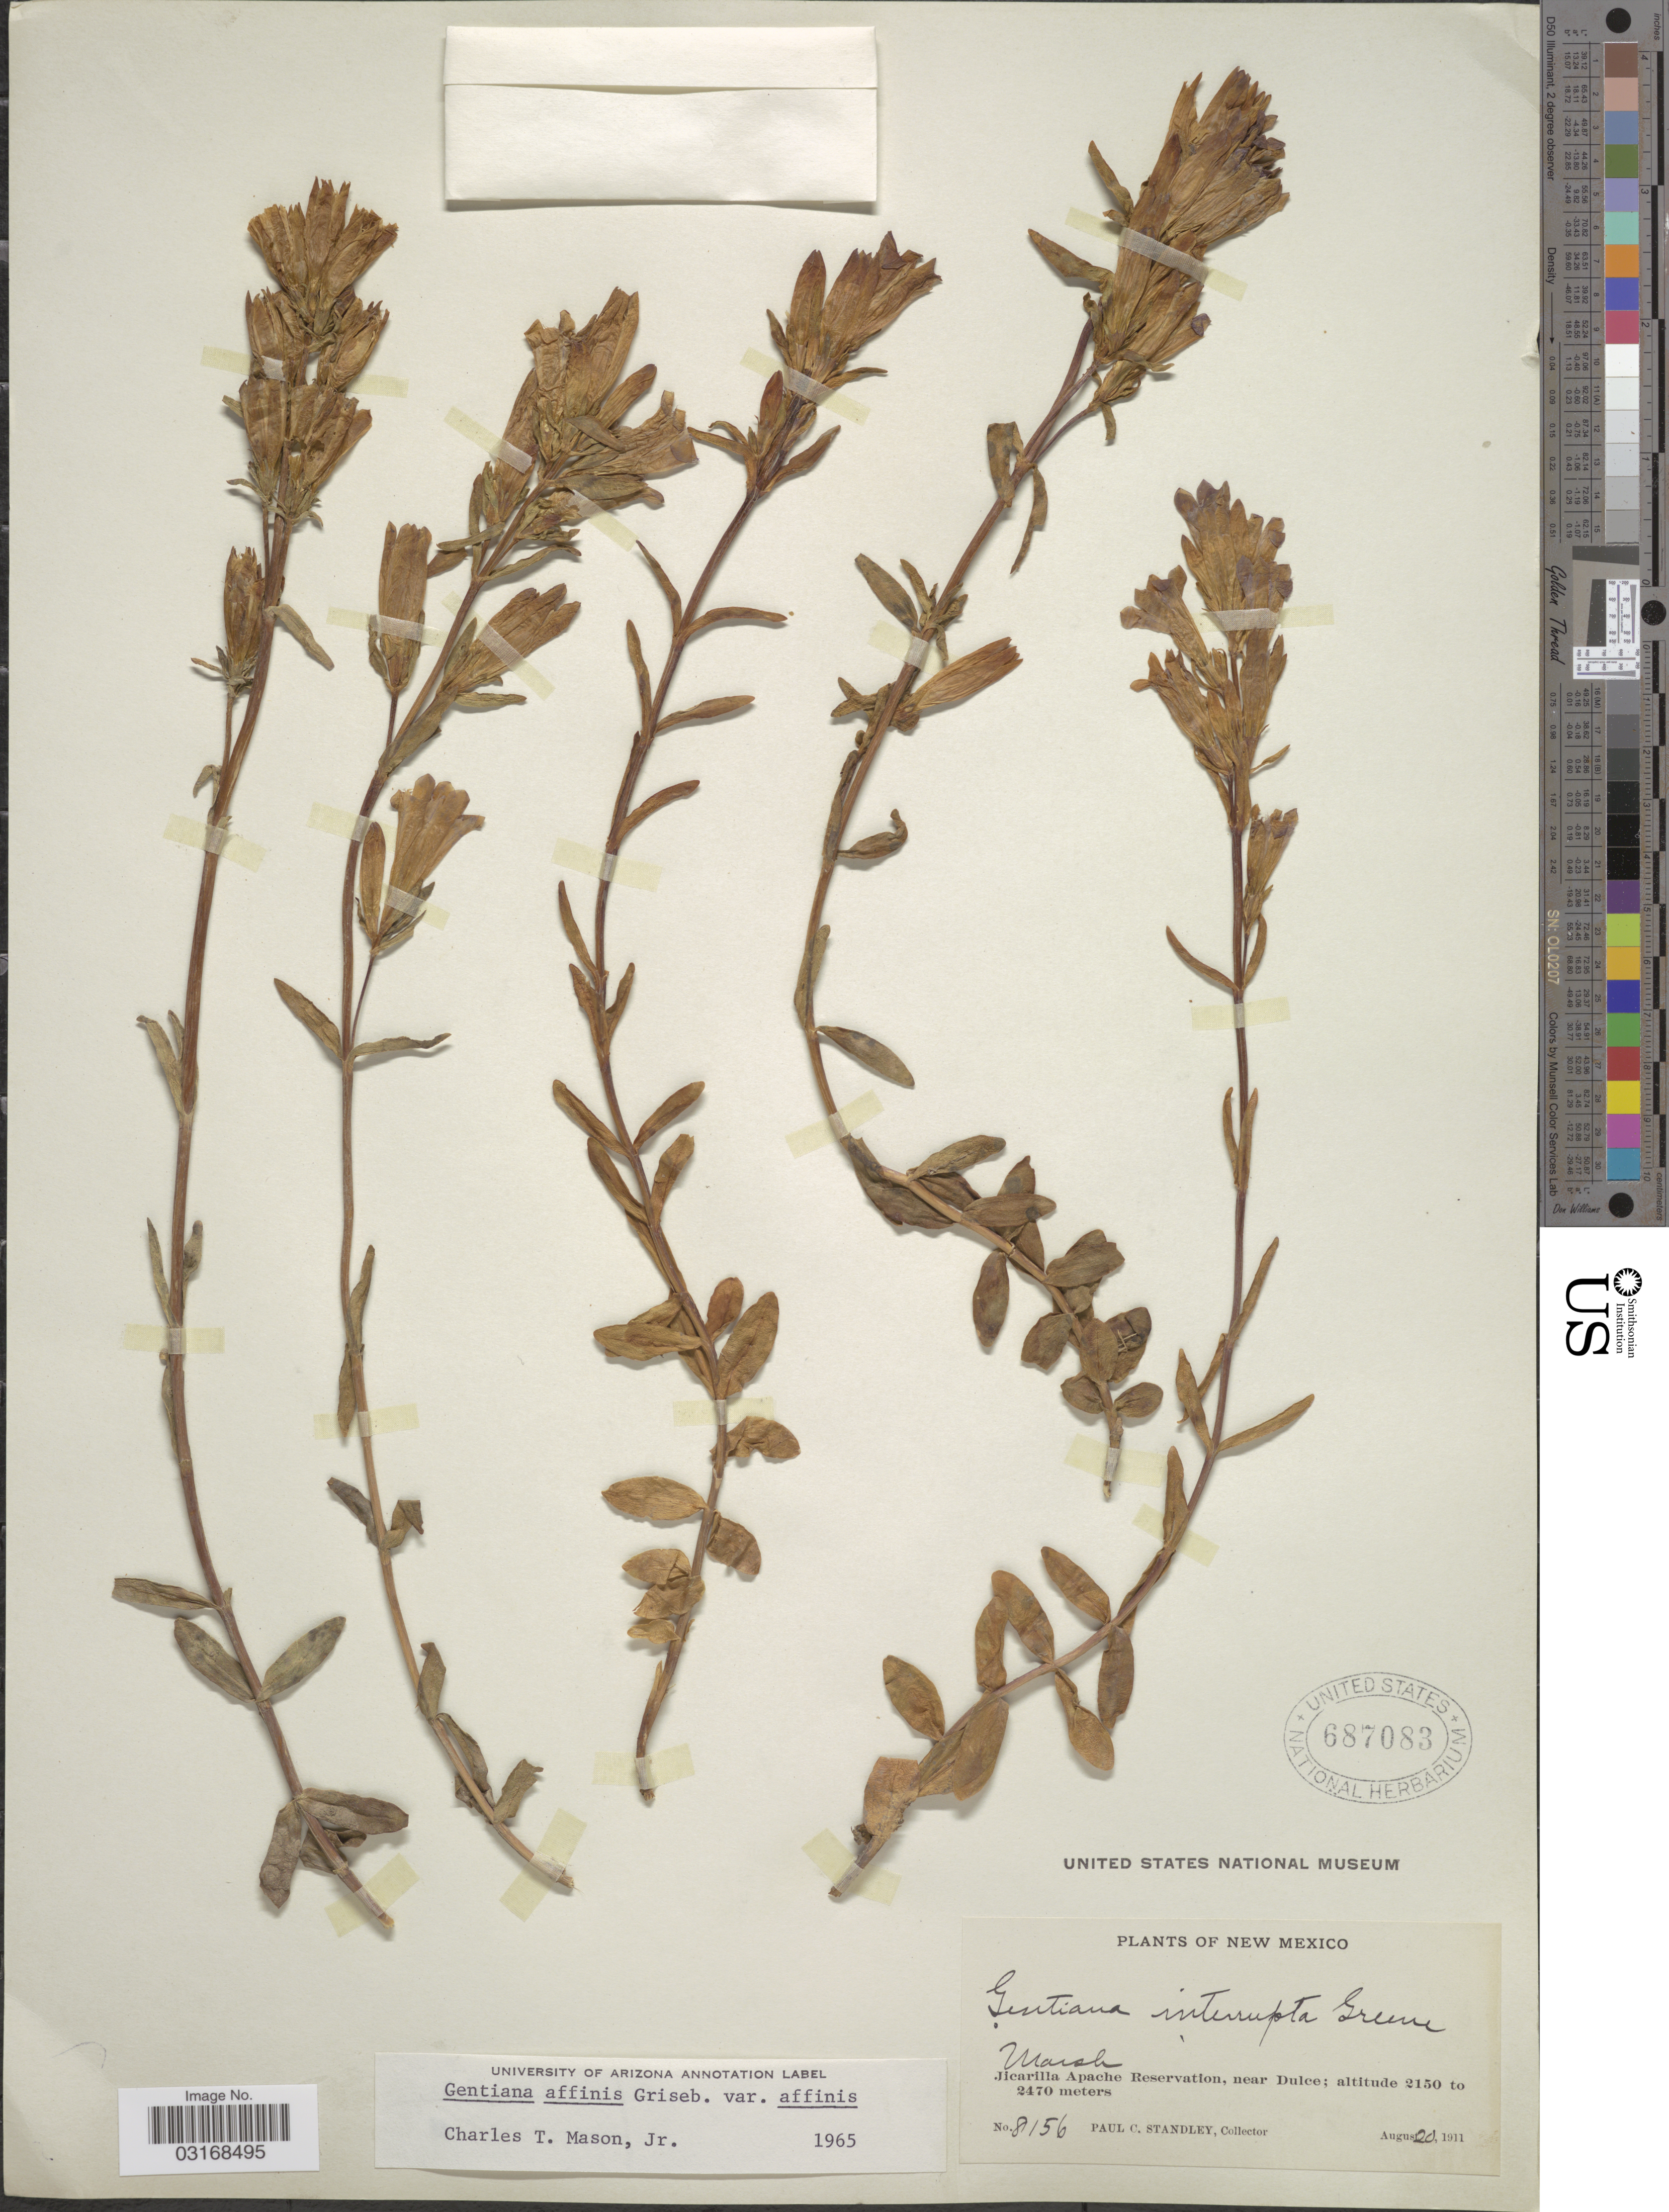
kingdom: Plantae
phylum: Tracheophyta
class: Magnoliopsida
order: Gentianales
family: Gentianaceae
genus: Gentiana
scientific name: Gentiana affinis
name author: Griseb.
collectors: P. C. Standley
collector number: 8156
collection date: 1911-08-20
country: United States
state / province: New Mexico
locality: Jicarilla Apache Reservation, near Dulce.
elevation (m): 2150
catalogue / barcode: US 687083